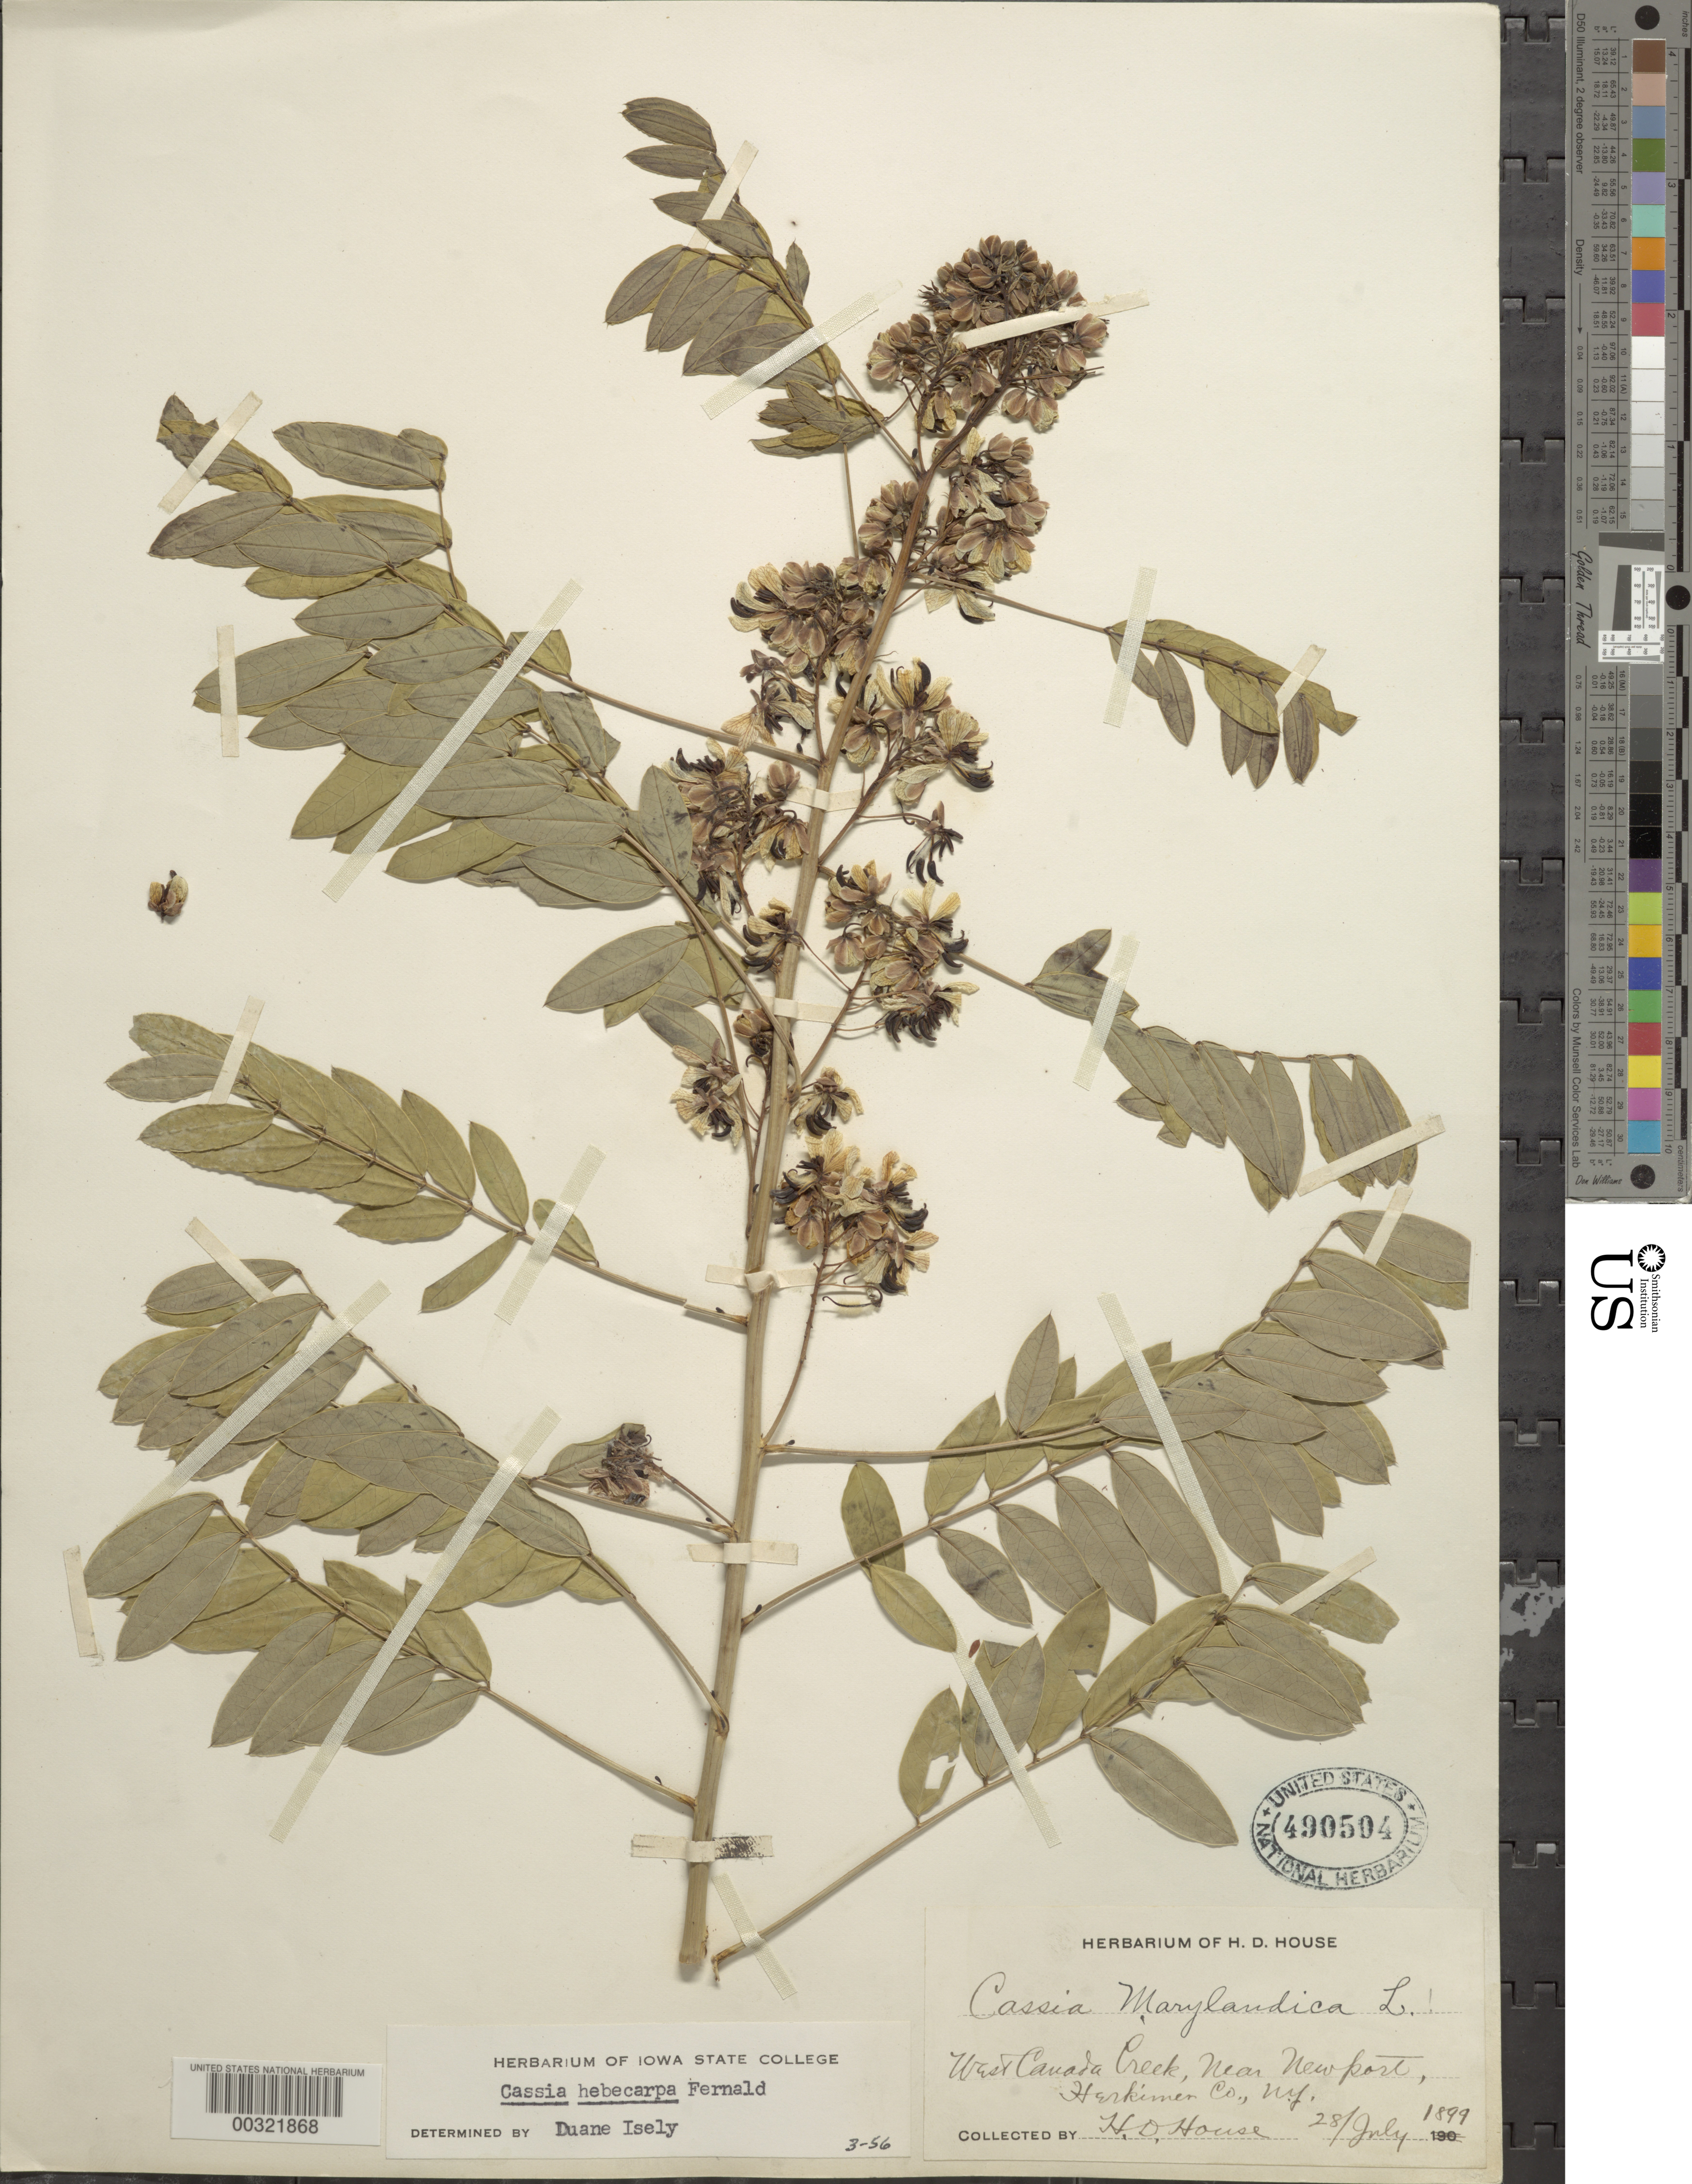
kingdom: Plantae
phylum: Tracheophyta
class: Magnoliopsida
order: Fabales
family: Fabaceae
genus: Senna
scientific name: Senna hebecarpa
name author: (Fernald) H.S. Irwin & Barneby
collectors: H. D. House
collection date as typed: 28 Jul 1899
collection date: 1899-07-28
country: United States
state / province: New York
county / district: Herkimer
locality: West canada creek, near newport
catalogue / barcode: US 490504